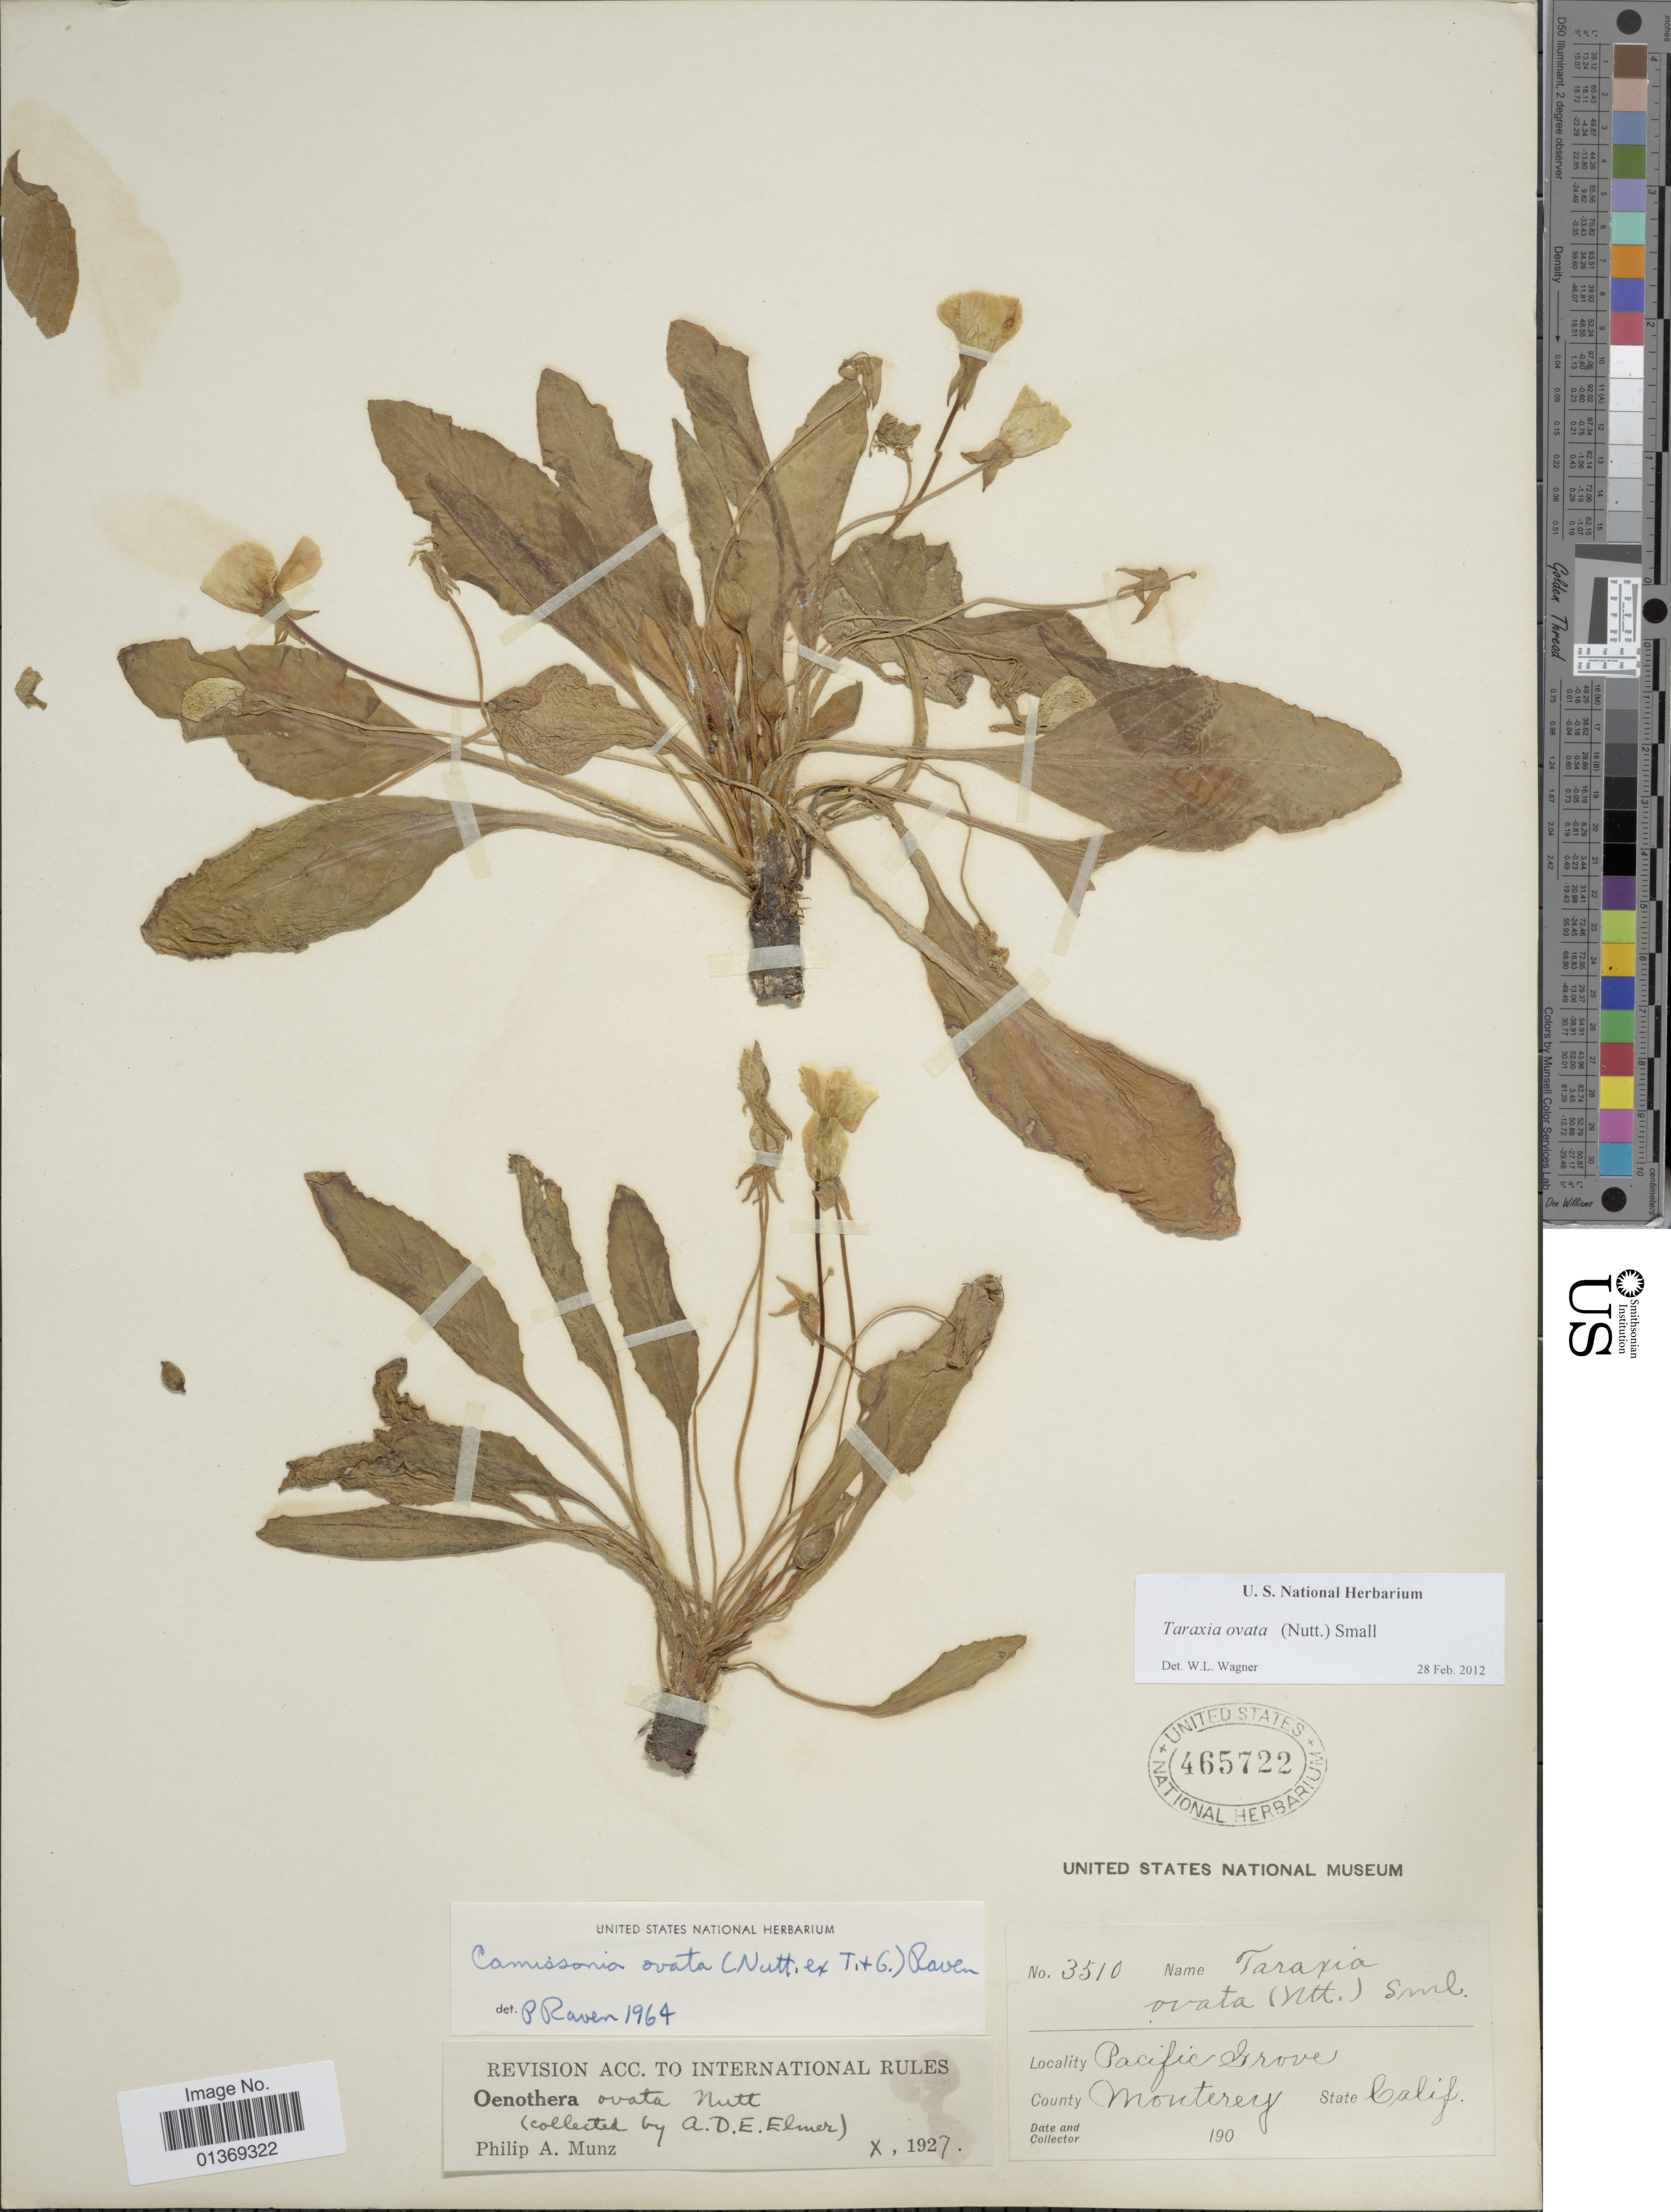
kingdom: Plantae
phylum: Tracheophyta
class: Magnoliopsida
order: Myrtales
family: Onagraceae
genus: Taraxia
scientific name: Taraxia ovata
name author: (Nutt.) Small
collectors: U.S. National Herbarium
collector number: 3510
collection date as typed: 190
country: United States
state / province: California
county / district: Monterey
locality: Pacific Grove, County Monterey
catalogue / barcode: US 465722